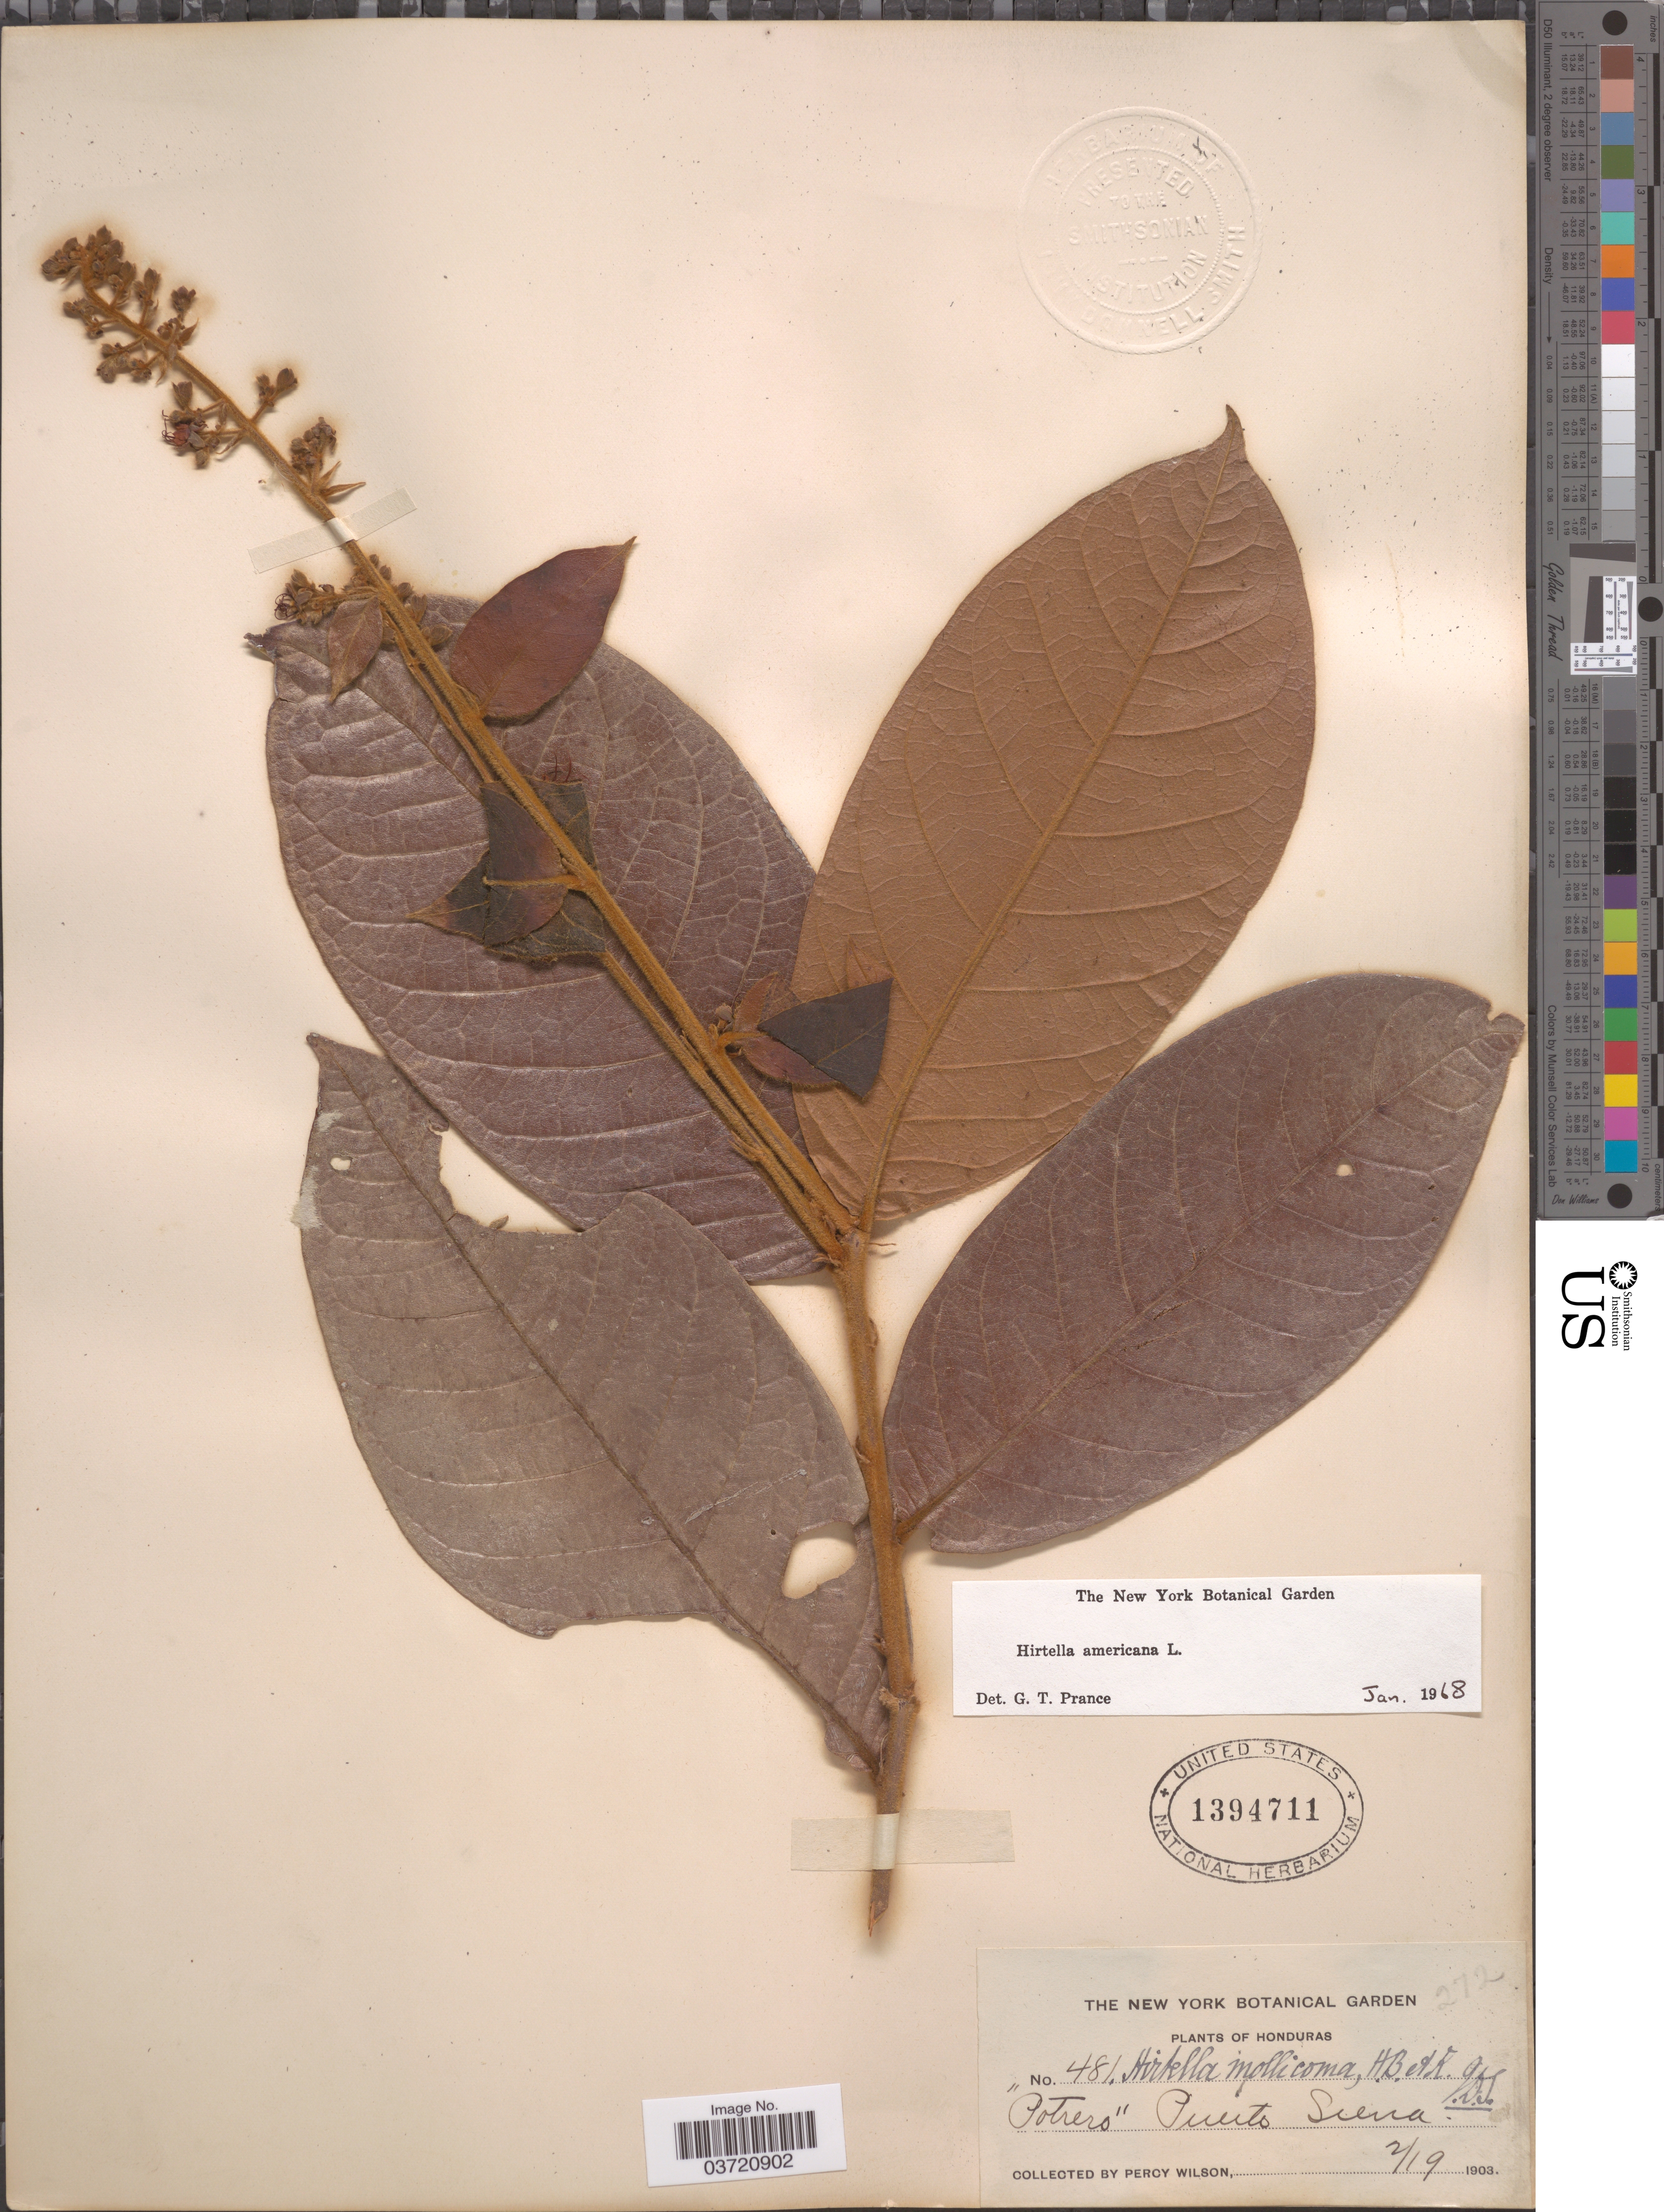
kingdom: Plantae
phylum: Tracheophyta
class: Magnoliopsida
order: Malpighiales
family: Chrysobalanaceae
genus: Hirtella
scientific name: Hirtella americana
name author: L.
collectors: P. Wilson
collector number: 481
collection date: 1903-02-19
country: Honduras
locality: Puerto Sierra.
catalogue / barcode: US 1394771